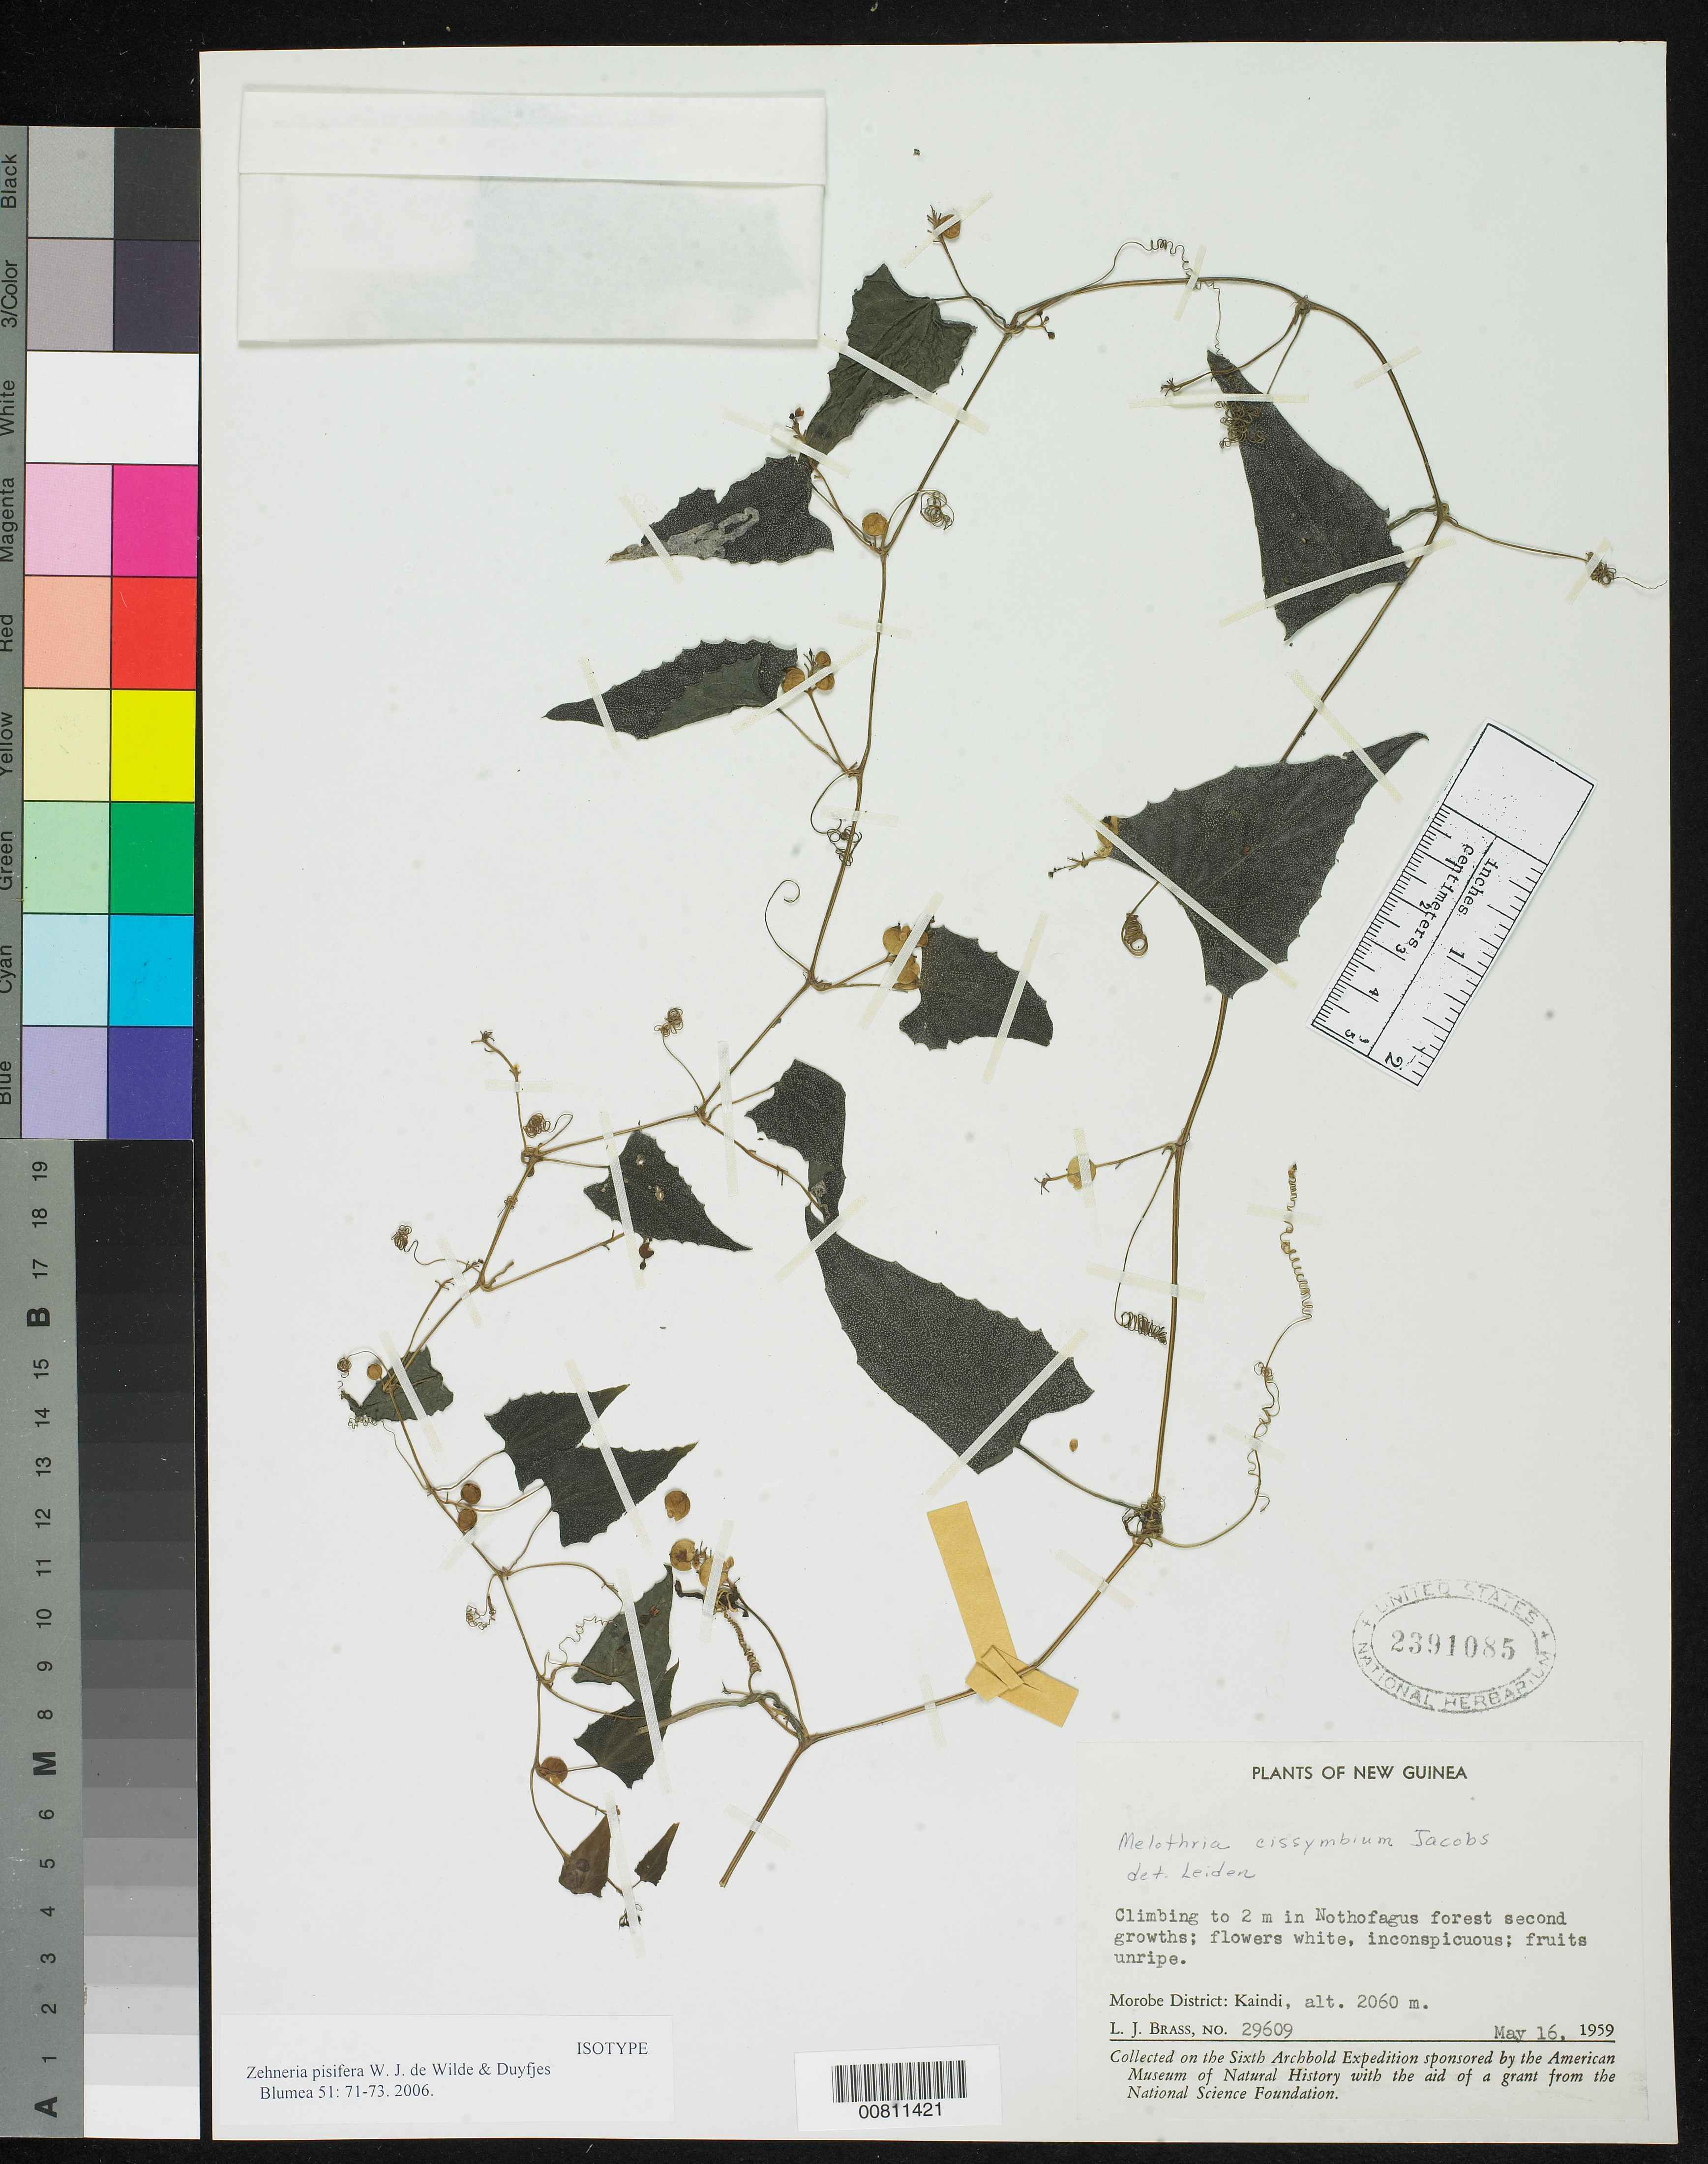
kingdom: Plantae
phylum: Tracheophyta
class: Magnoliopsida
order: Cucurbitales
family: Cucurbitaceae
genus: Zehneria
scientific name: Zehneria pisifera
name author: W.J. de Wilde & Duyfjes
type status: Isotype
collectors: L. J. Brass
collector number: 29609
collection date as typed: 16 May 1959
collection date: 1959-05-16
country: Papua New Guinea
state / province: Morobe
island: New Guinea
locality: morobe District; Kaindi.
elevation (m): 2060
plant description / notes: Holotype at L.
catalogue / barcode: US 2391085